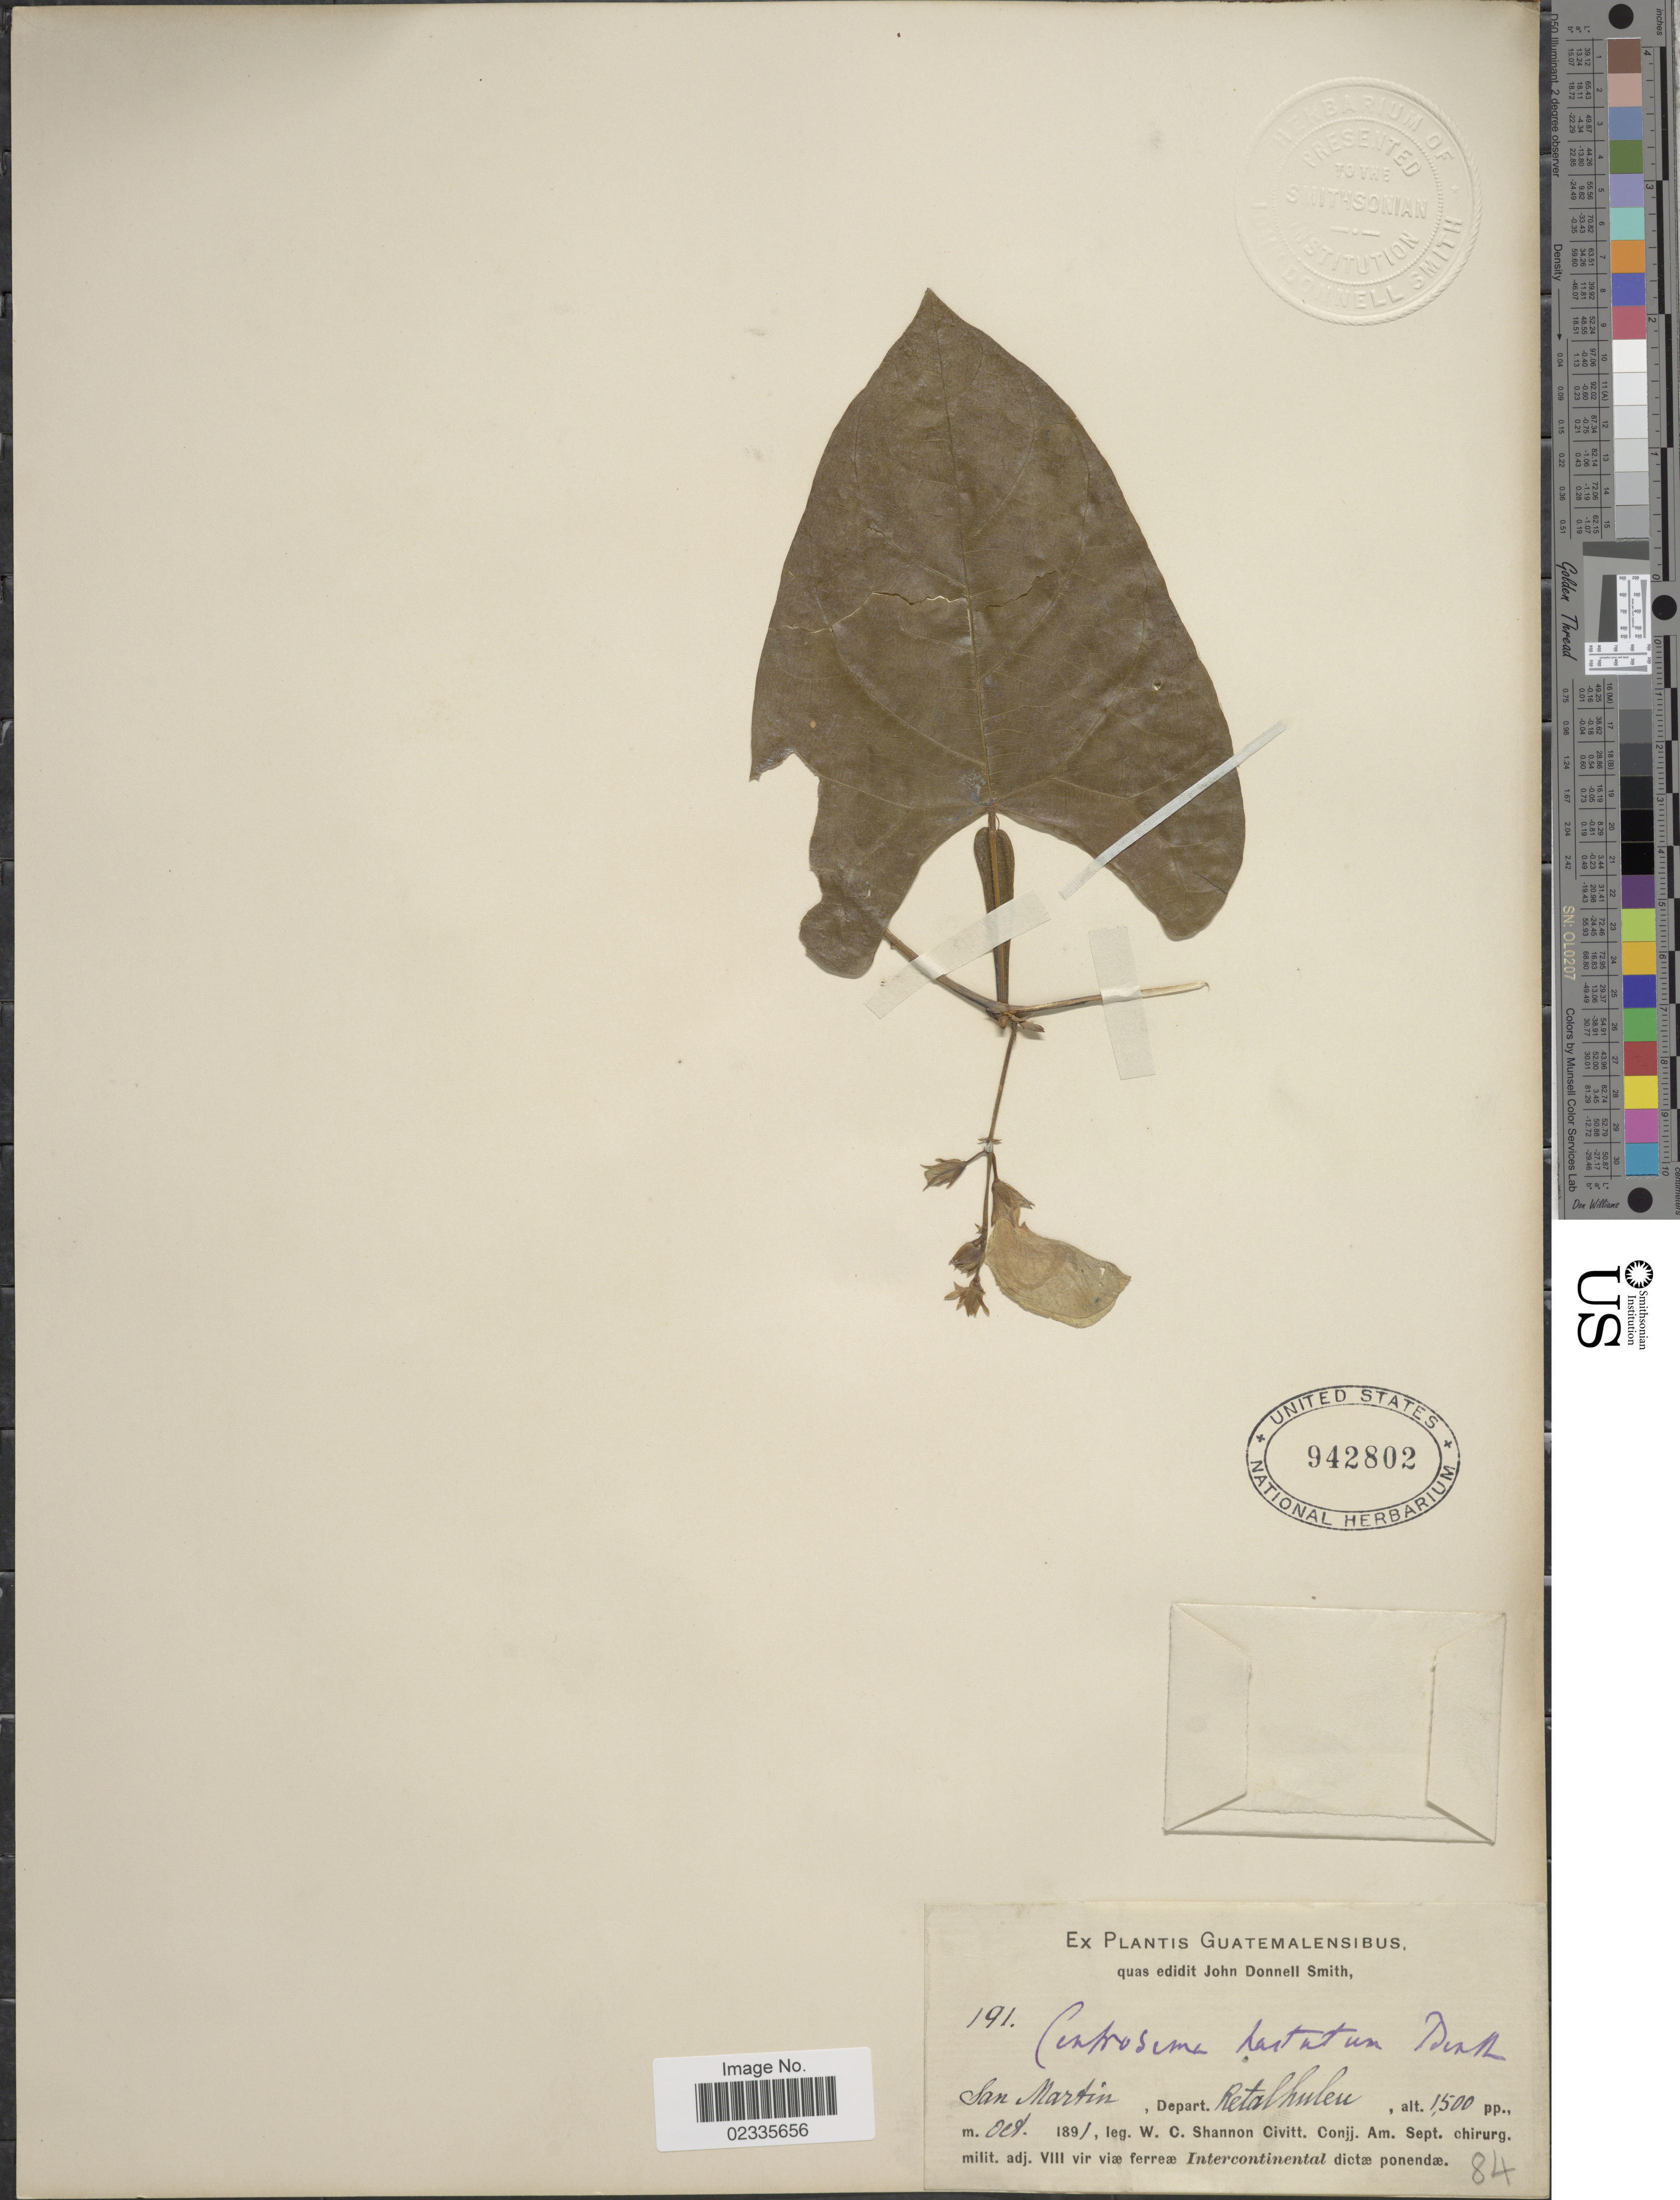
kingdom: Plantae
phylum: Tracheophyta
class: Magnoliopsida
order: Fabales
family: Fabaceae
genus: Centrosema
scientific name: Centrosema sagittata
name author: (Kunth) Rose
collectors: W. C. Shannon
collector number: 191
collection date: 1891-10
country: Guatemala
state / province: Retalhuleu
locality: Guatemalensibus. San Martin, Depart. Retalhuleu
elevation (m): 457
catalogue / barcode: US 942802